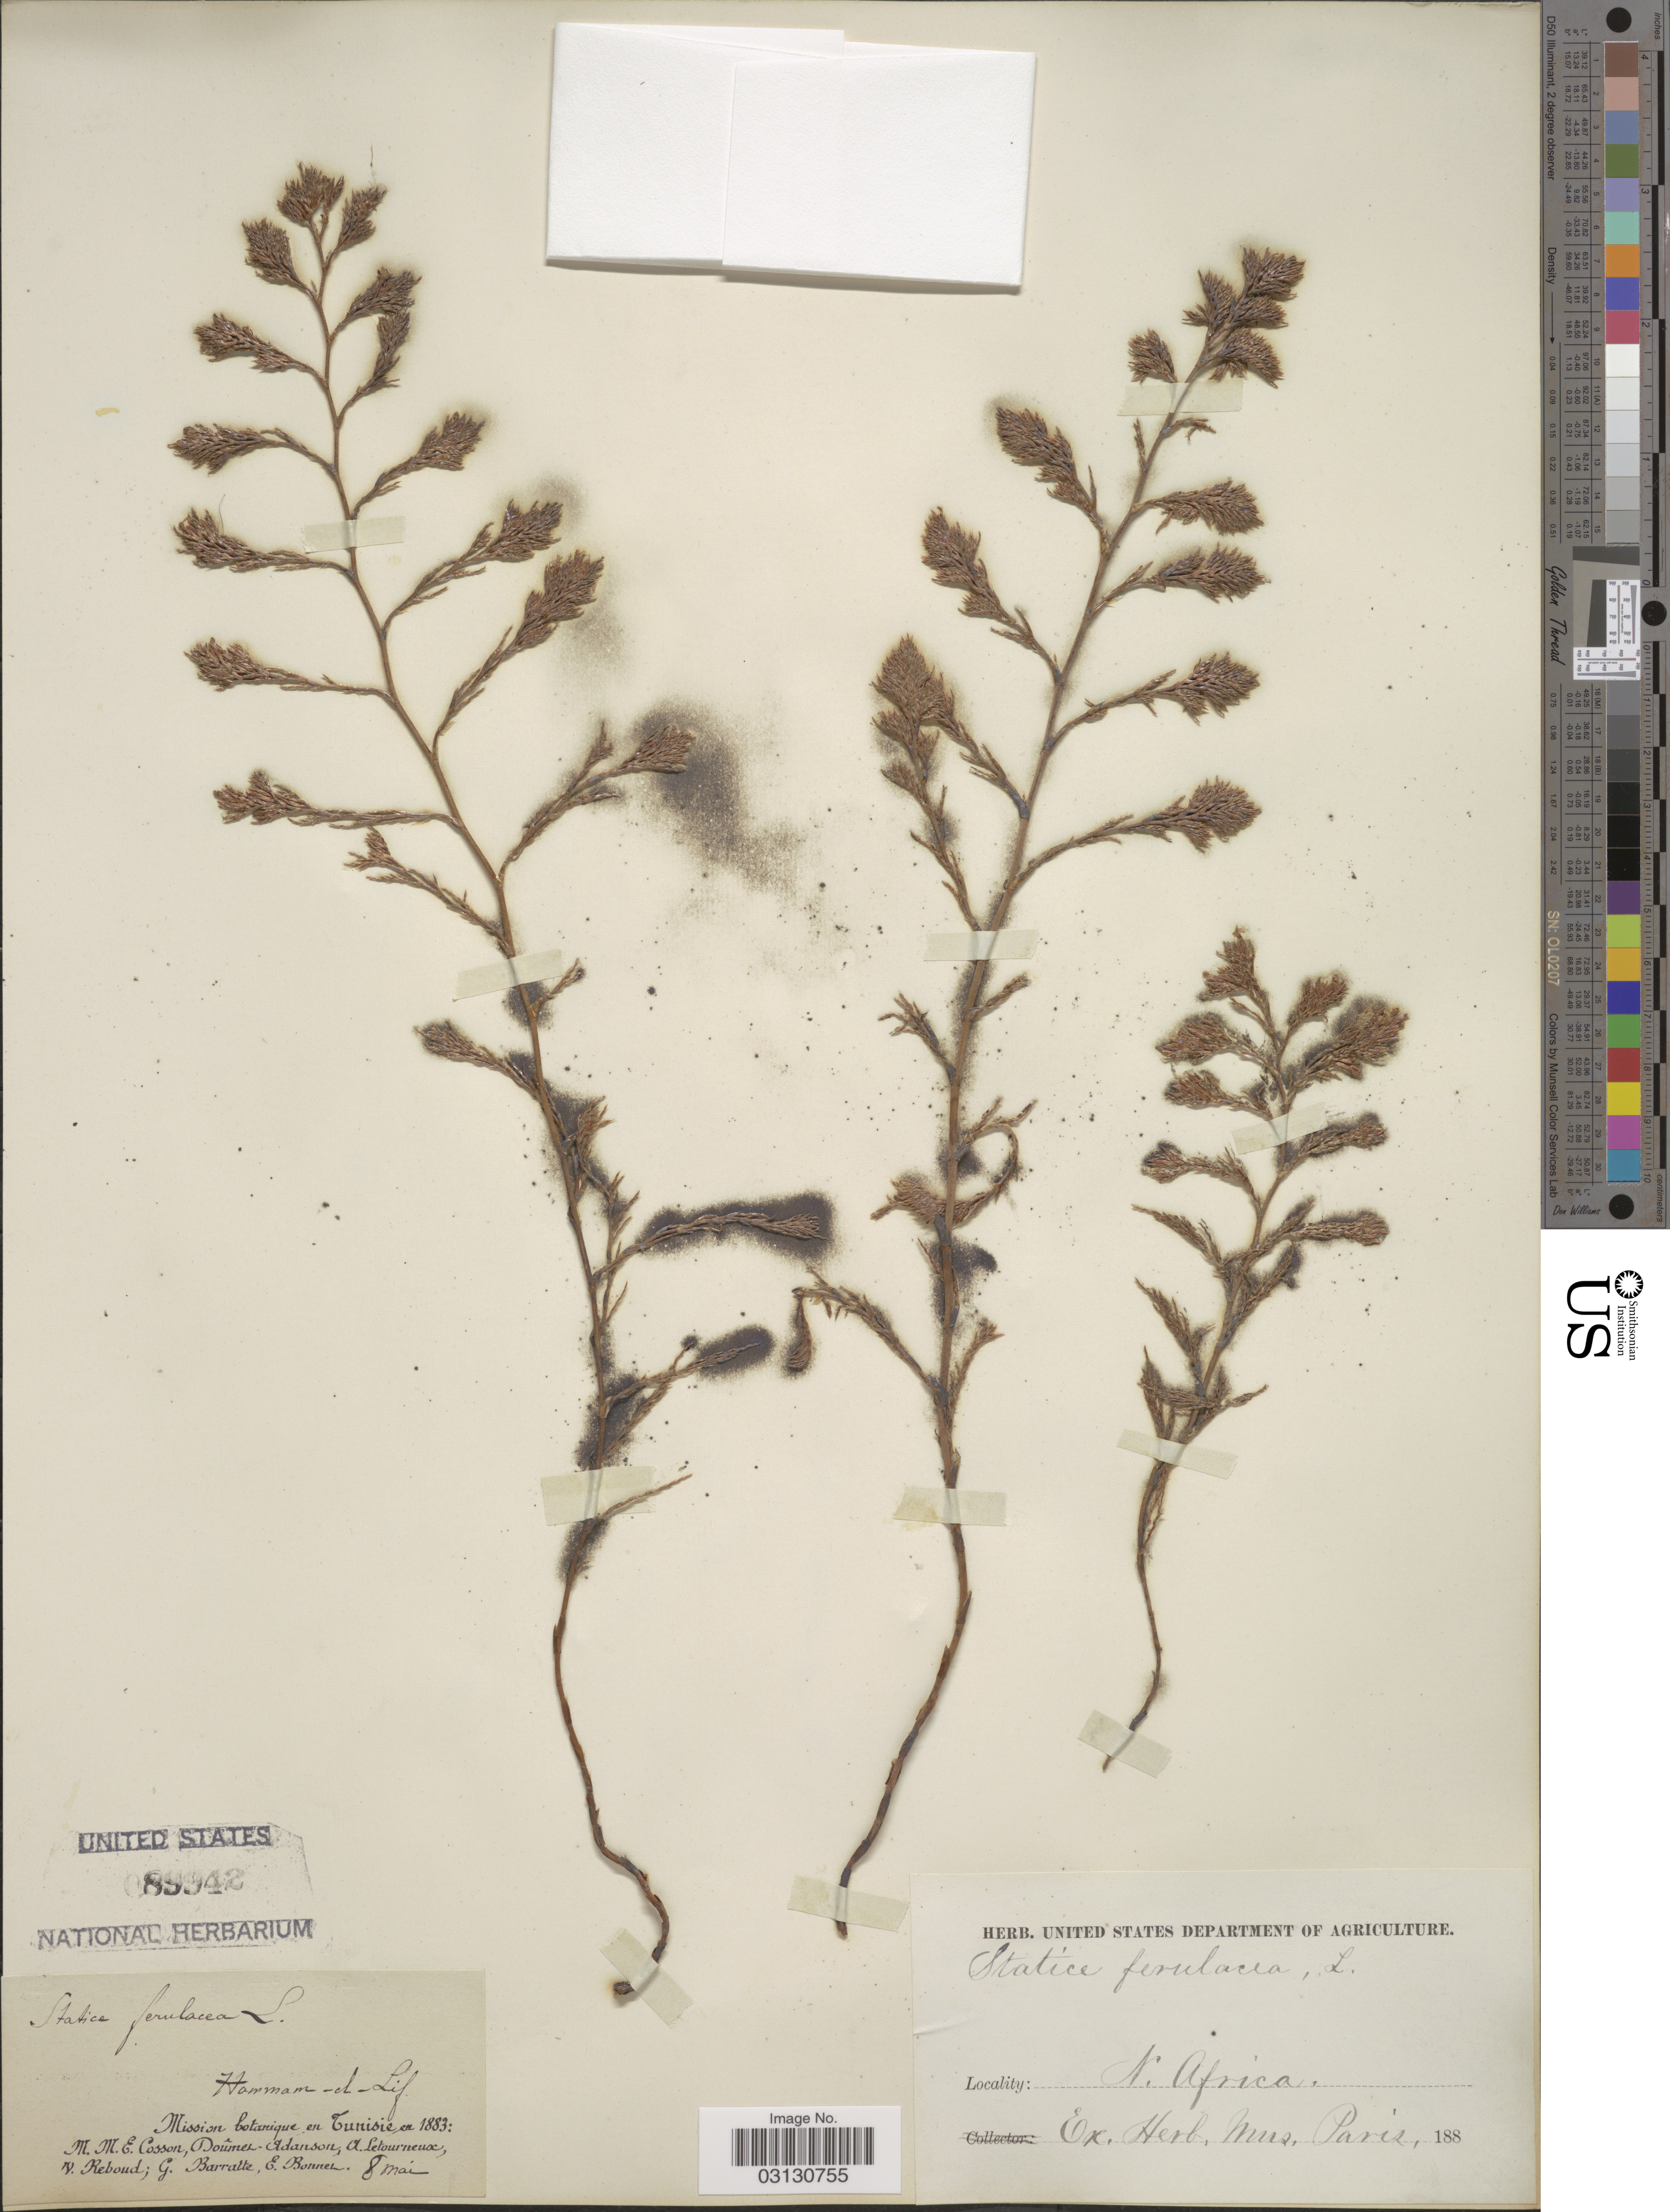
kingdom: Plantae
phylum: Tracheophyta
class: Magnoliopsida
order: Caryophyllales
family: Plumbaginaceae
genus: Myriolimon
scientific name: Myriolimon ferulaceum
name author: (L.) Lledó et al.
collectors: M. Cosson, -. Doumel-Adanson, A. Letourneux, V. Reboud & et al.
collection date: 1883-05-08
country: Algeria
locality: Hammam-et-Lif. [unsure placement]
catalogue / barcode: US 89942